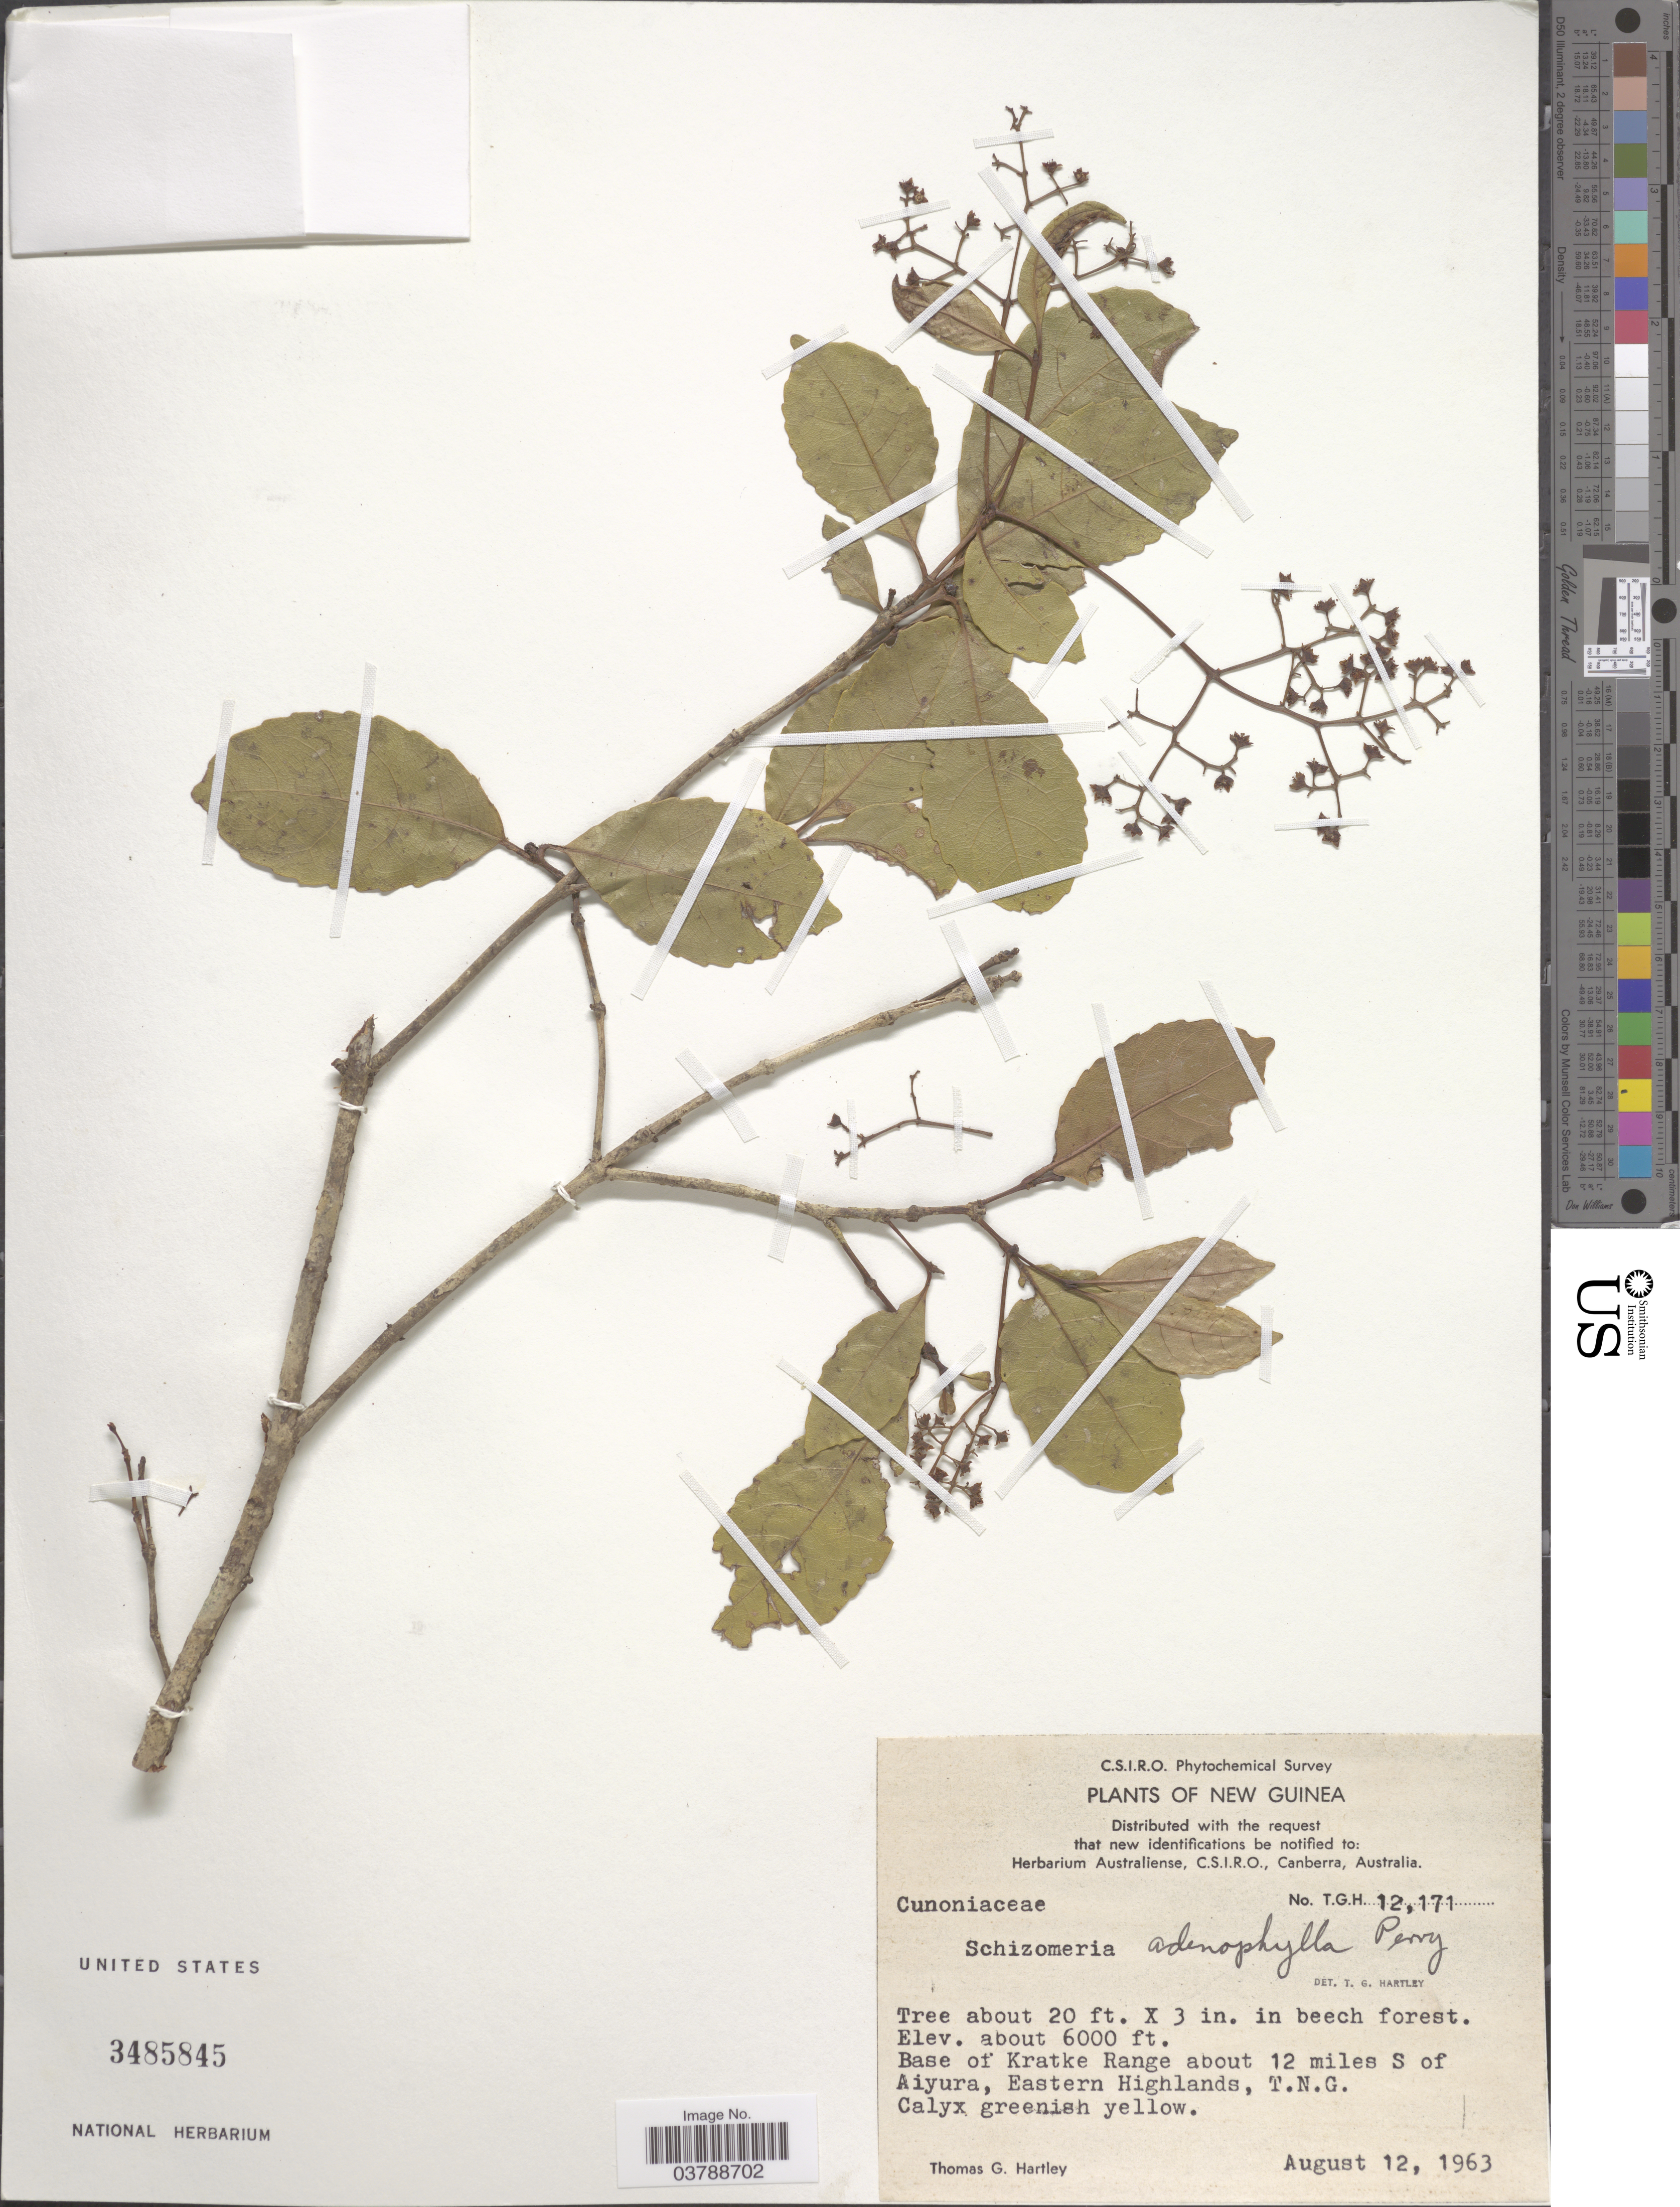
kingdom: Plantae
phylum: Tracheophyta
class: Magnoliopsida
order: Oxalidales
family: Cunoniaceae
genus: Schizomeria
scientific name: Schizomeria adenophylla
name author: L.M. Perry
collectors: T. G. Hartley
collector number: TGH12171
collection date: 1963-08-12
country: Papua New Guinea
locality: New Guinea. Base of Kratke Range about 12 miles s of Aiyura, Eastern Highlands, T.N.G.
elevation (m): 1829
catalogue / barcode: US 3485845